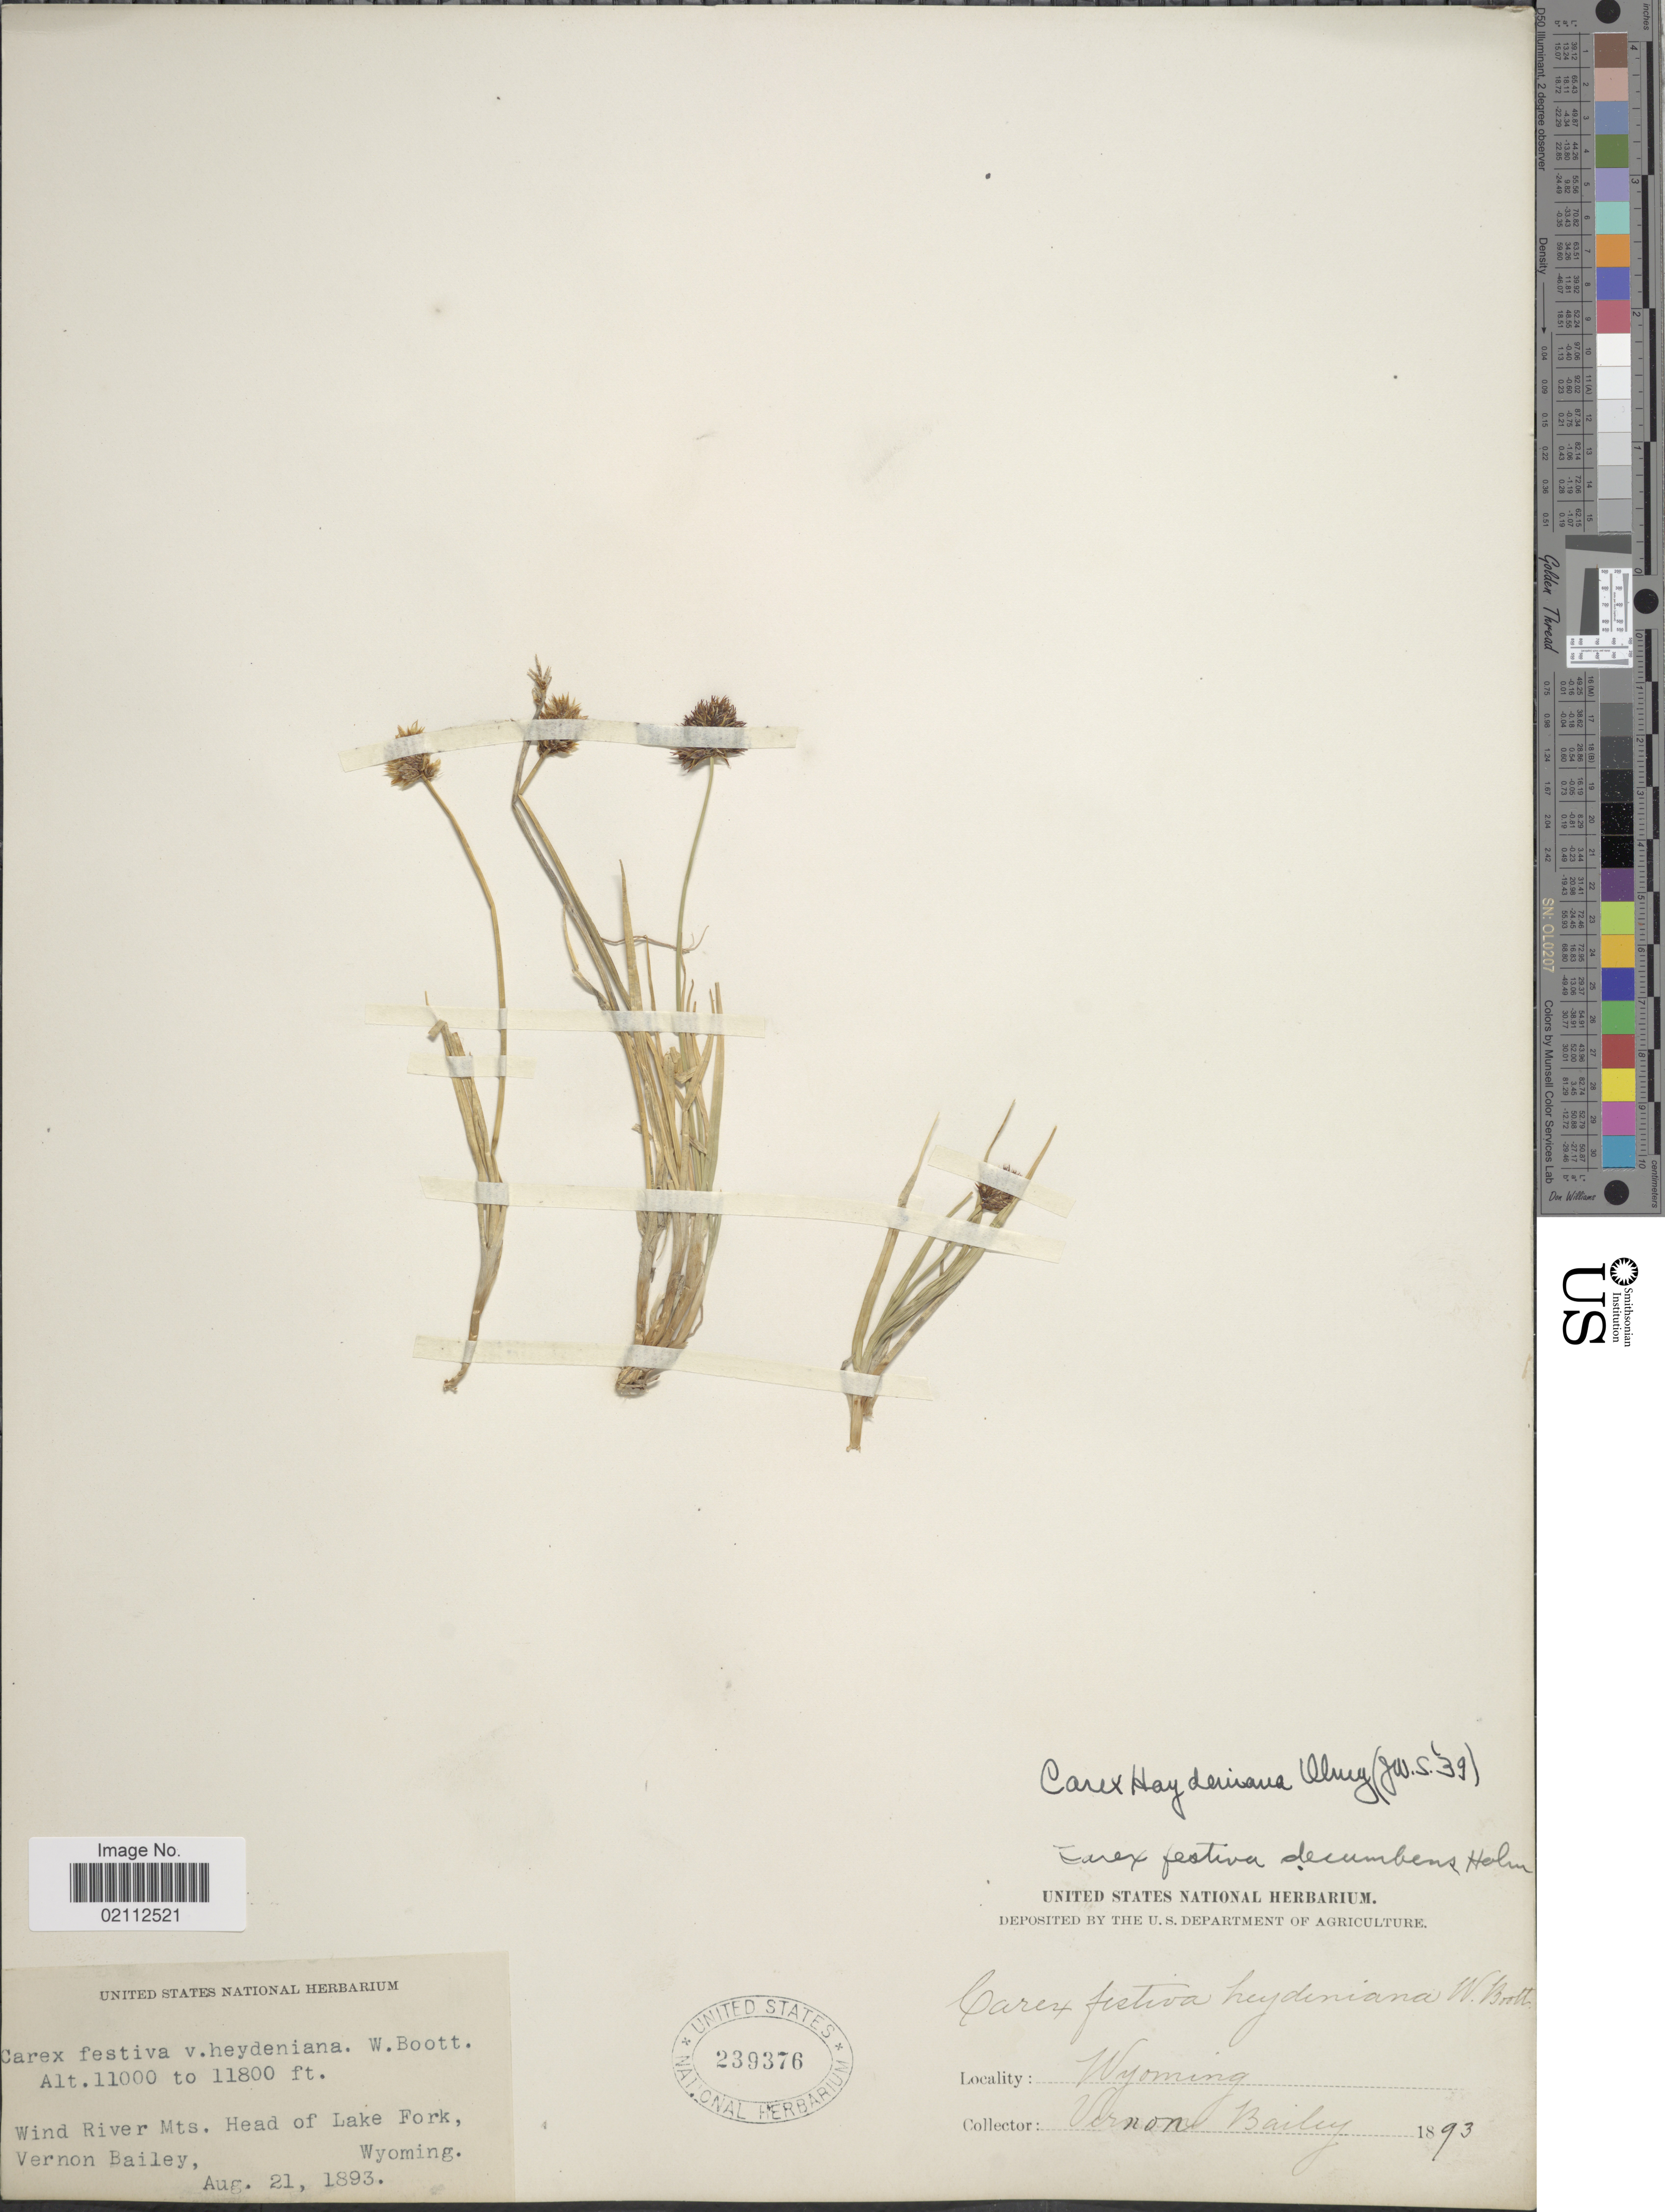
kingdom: Plantae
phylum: Tracheophyta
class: Liliopsida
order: Poales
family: Cyperaceae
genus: Carex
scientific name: Carex haydeniana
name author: Olney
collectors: V. O. Bailey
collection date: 1893-08-21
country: United States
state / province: Wyoming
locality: Wind River Mts. Head of Lake Fork.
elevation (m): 3353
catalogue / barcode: US 239376